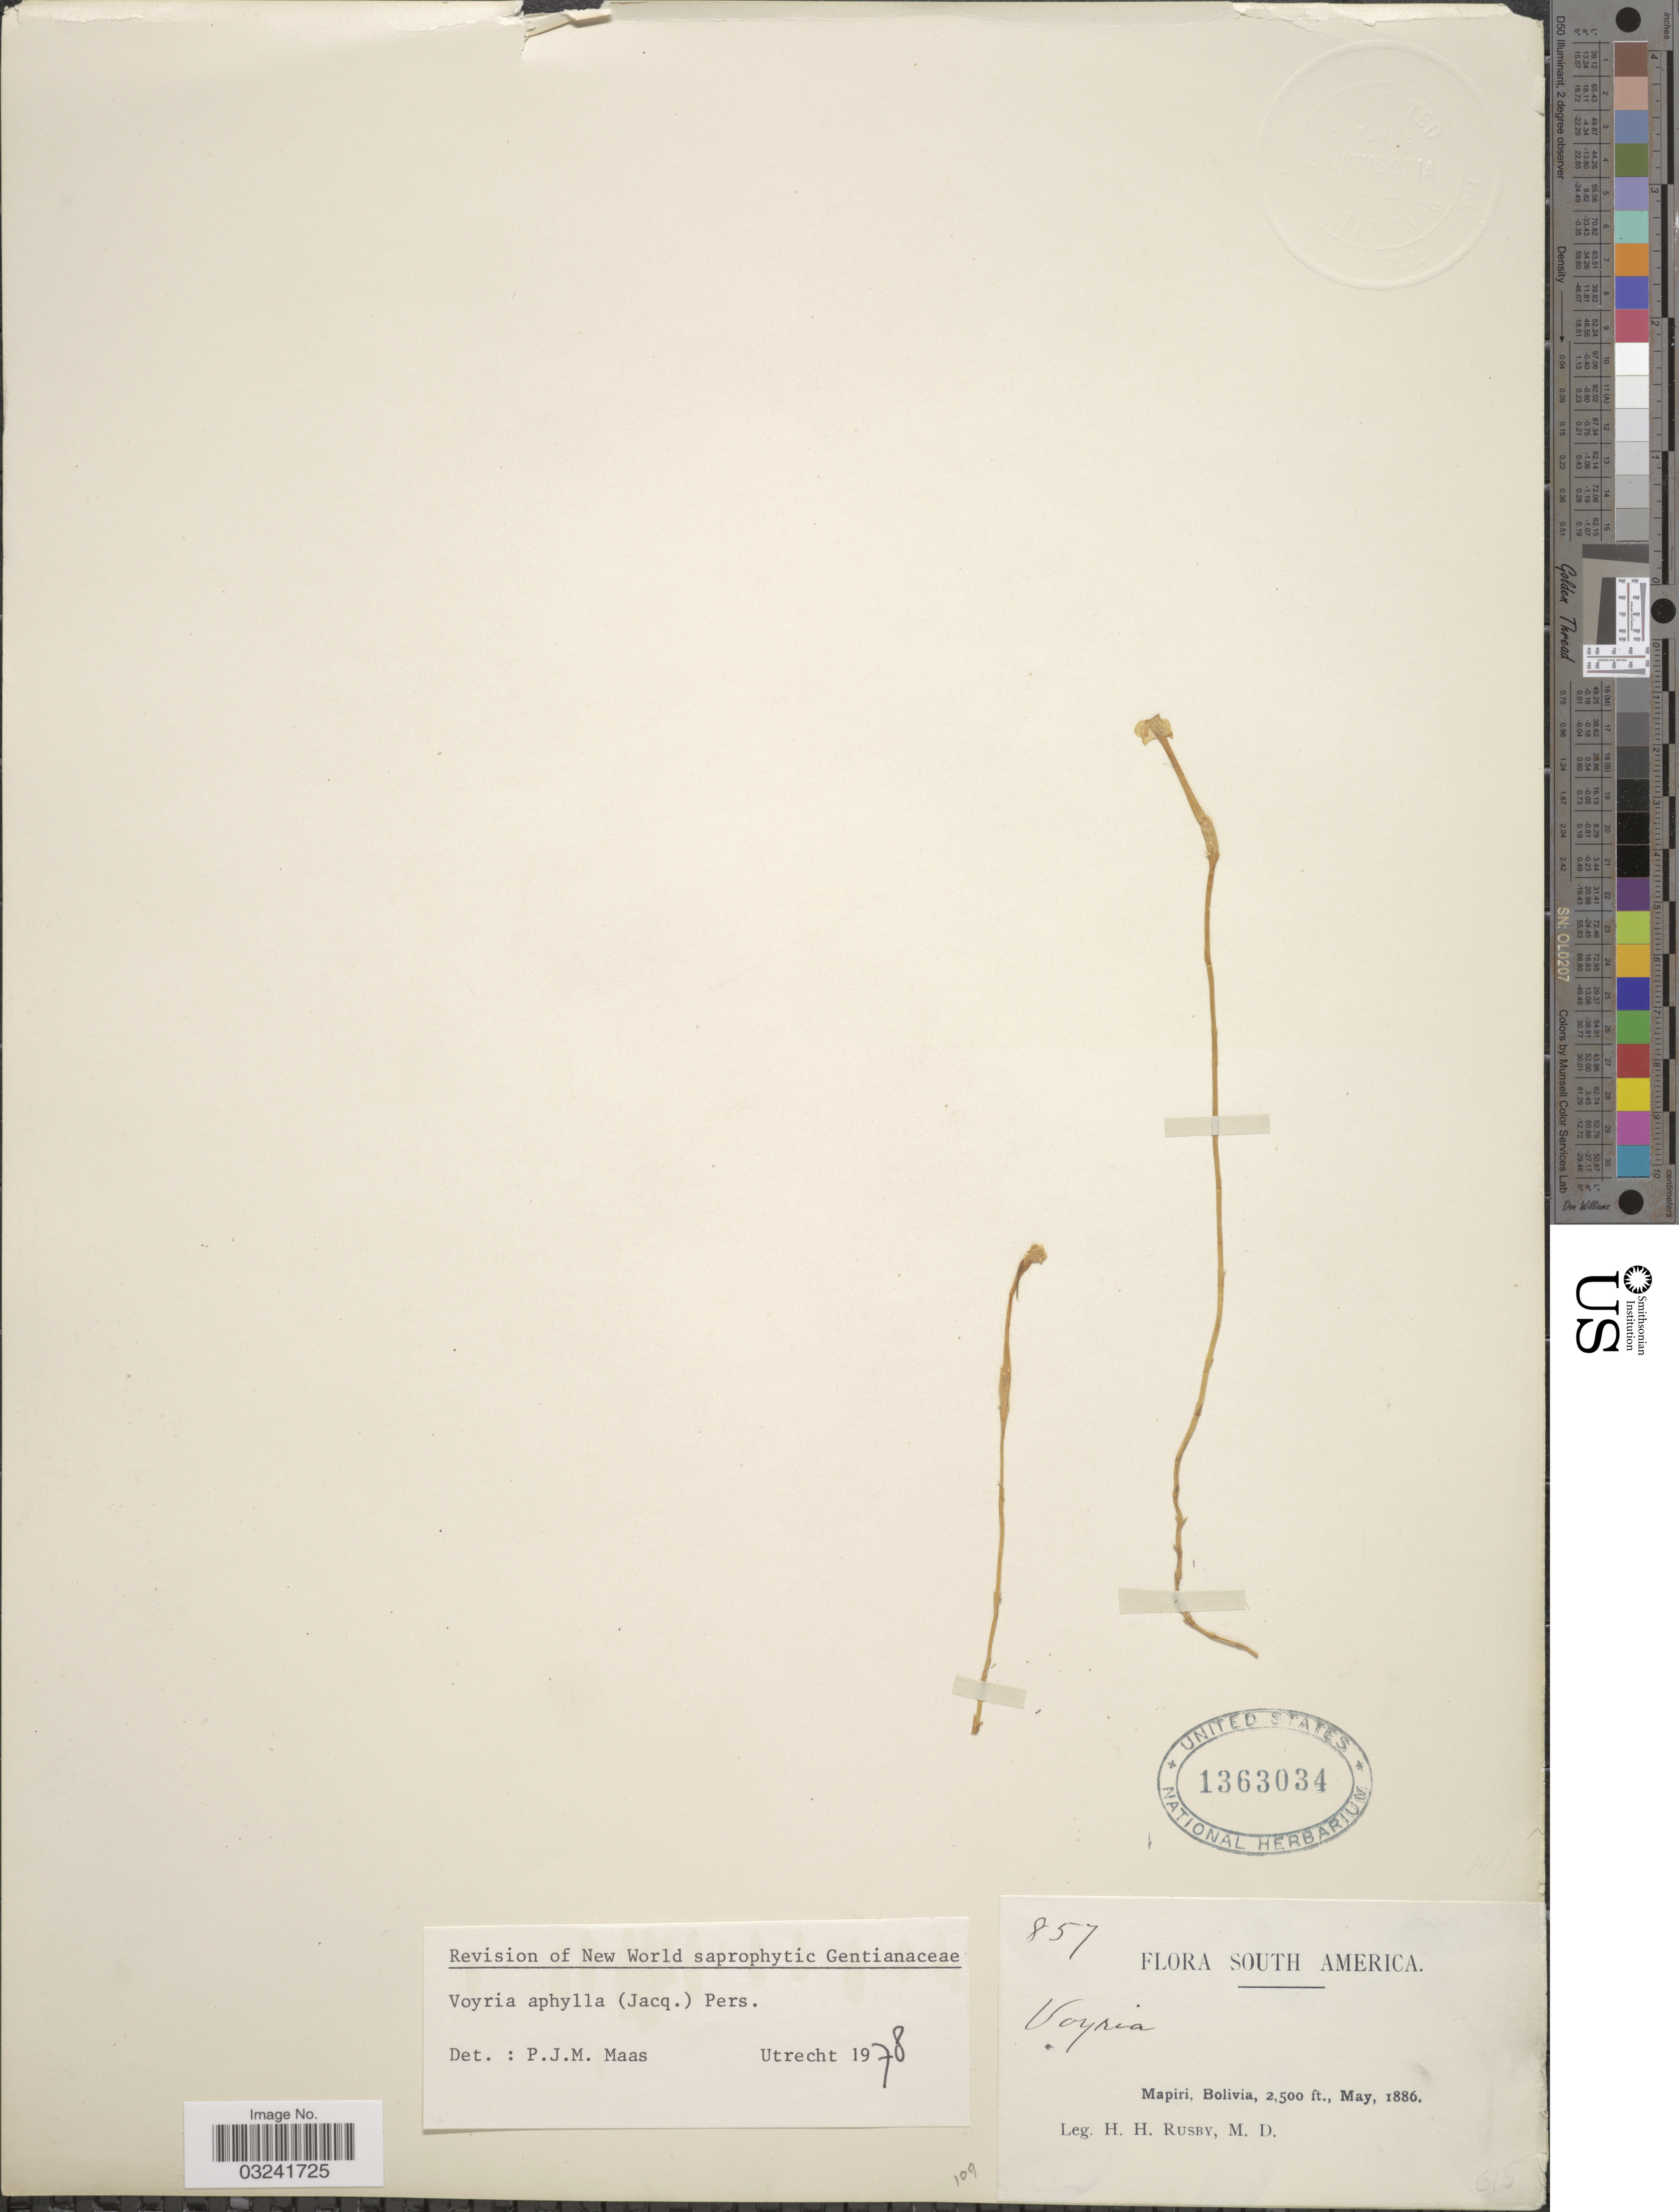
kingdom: Plantae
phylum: Tracheophyta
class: Magnoliopsida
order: Gentianales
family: Gentianaceae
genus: Voyria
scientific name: Voyria aphylla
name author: (Jacq.) Pers.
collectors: H. H. Rusby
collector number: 857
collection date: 1886-05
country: Bolivia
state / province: La Páz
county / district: Larecaja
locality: Mapiri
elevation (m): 762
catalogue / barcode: US 1363034